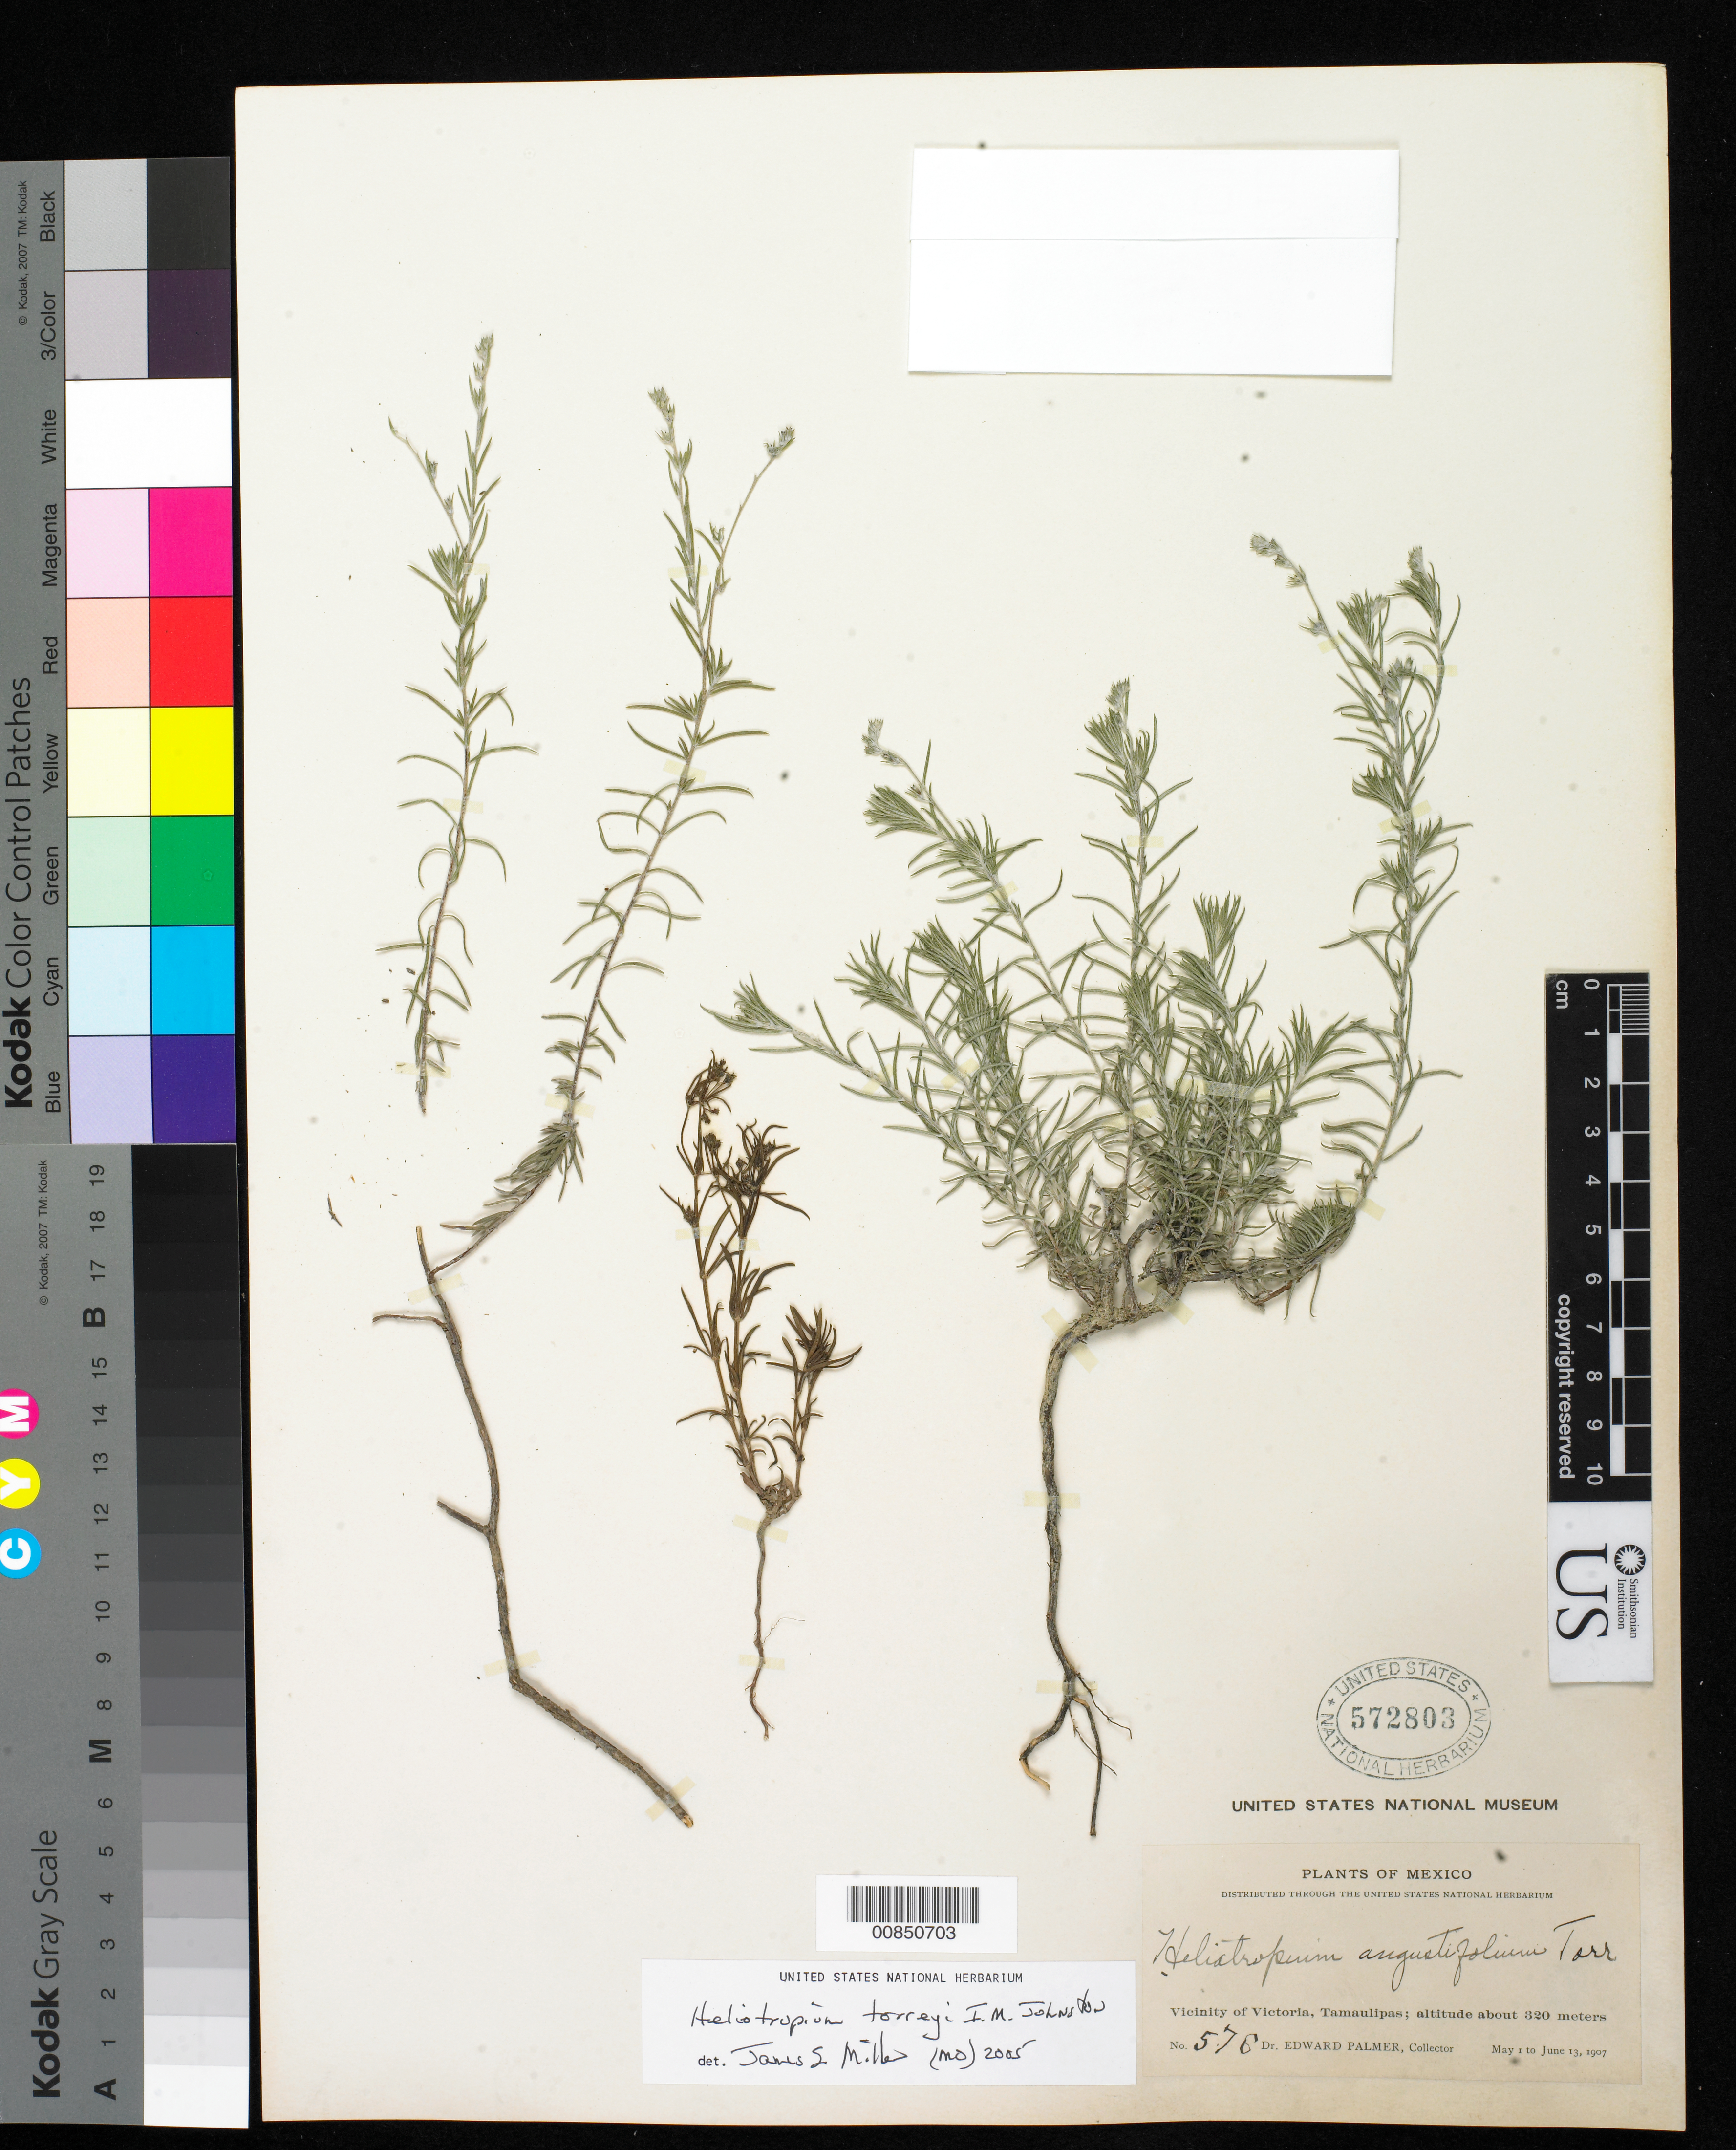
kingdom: Plantae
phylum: Tracheophyta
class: Magnoliopsida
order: Boraginales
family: Heliotropiaceae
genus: Heliotropium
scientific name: Heliotropium torreyi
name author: I.M. Johnst.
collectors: E. Palmer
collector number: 576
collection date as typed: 01 May 1907 to 13 Jun 1907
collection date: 1907-05-01/1907-06-13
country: Mexico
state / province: Tamaulipas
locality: Vicinity of Victoria.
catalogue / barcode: US 572803